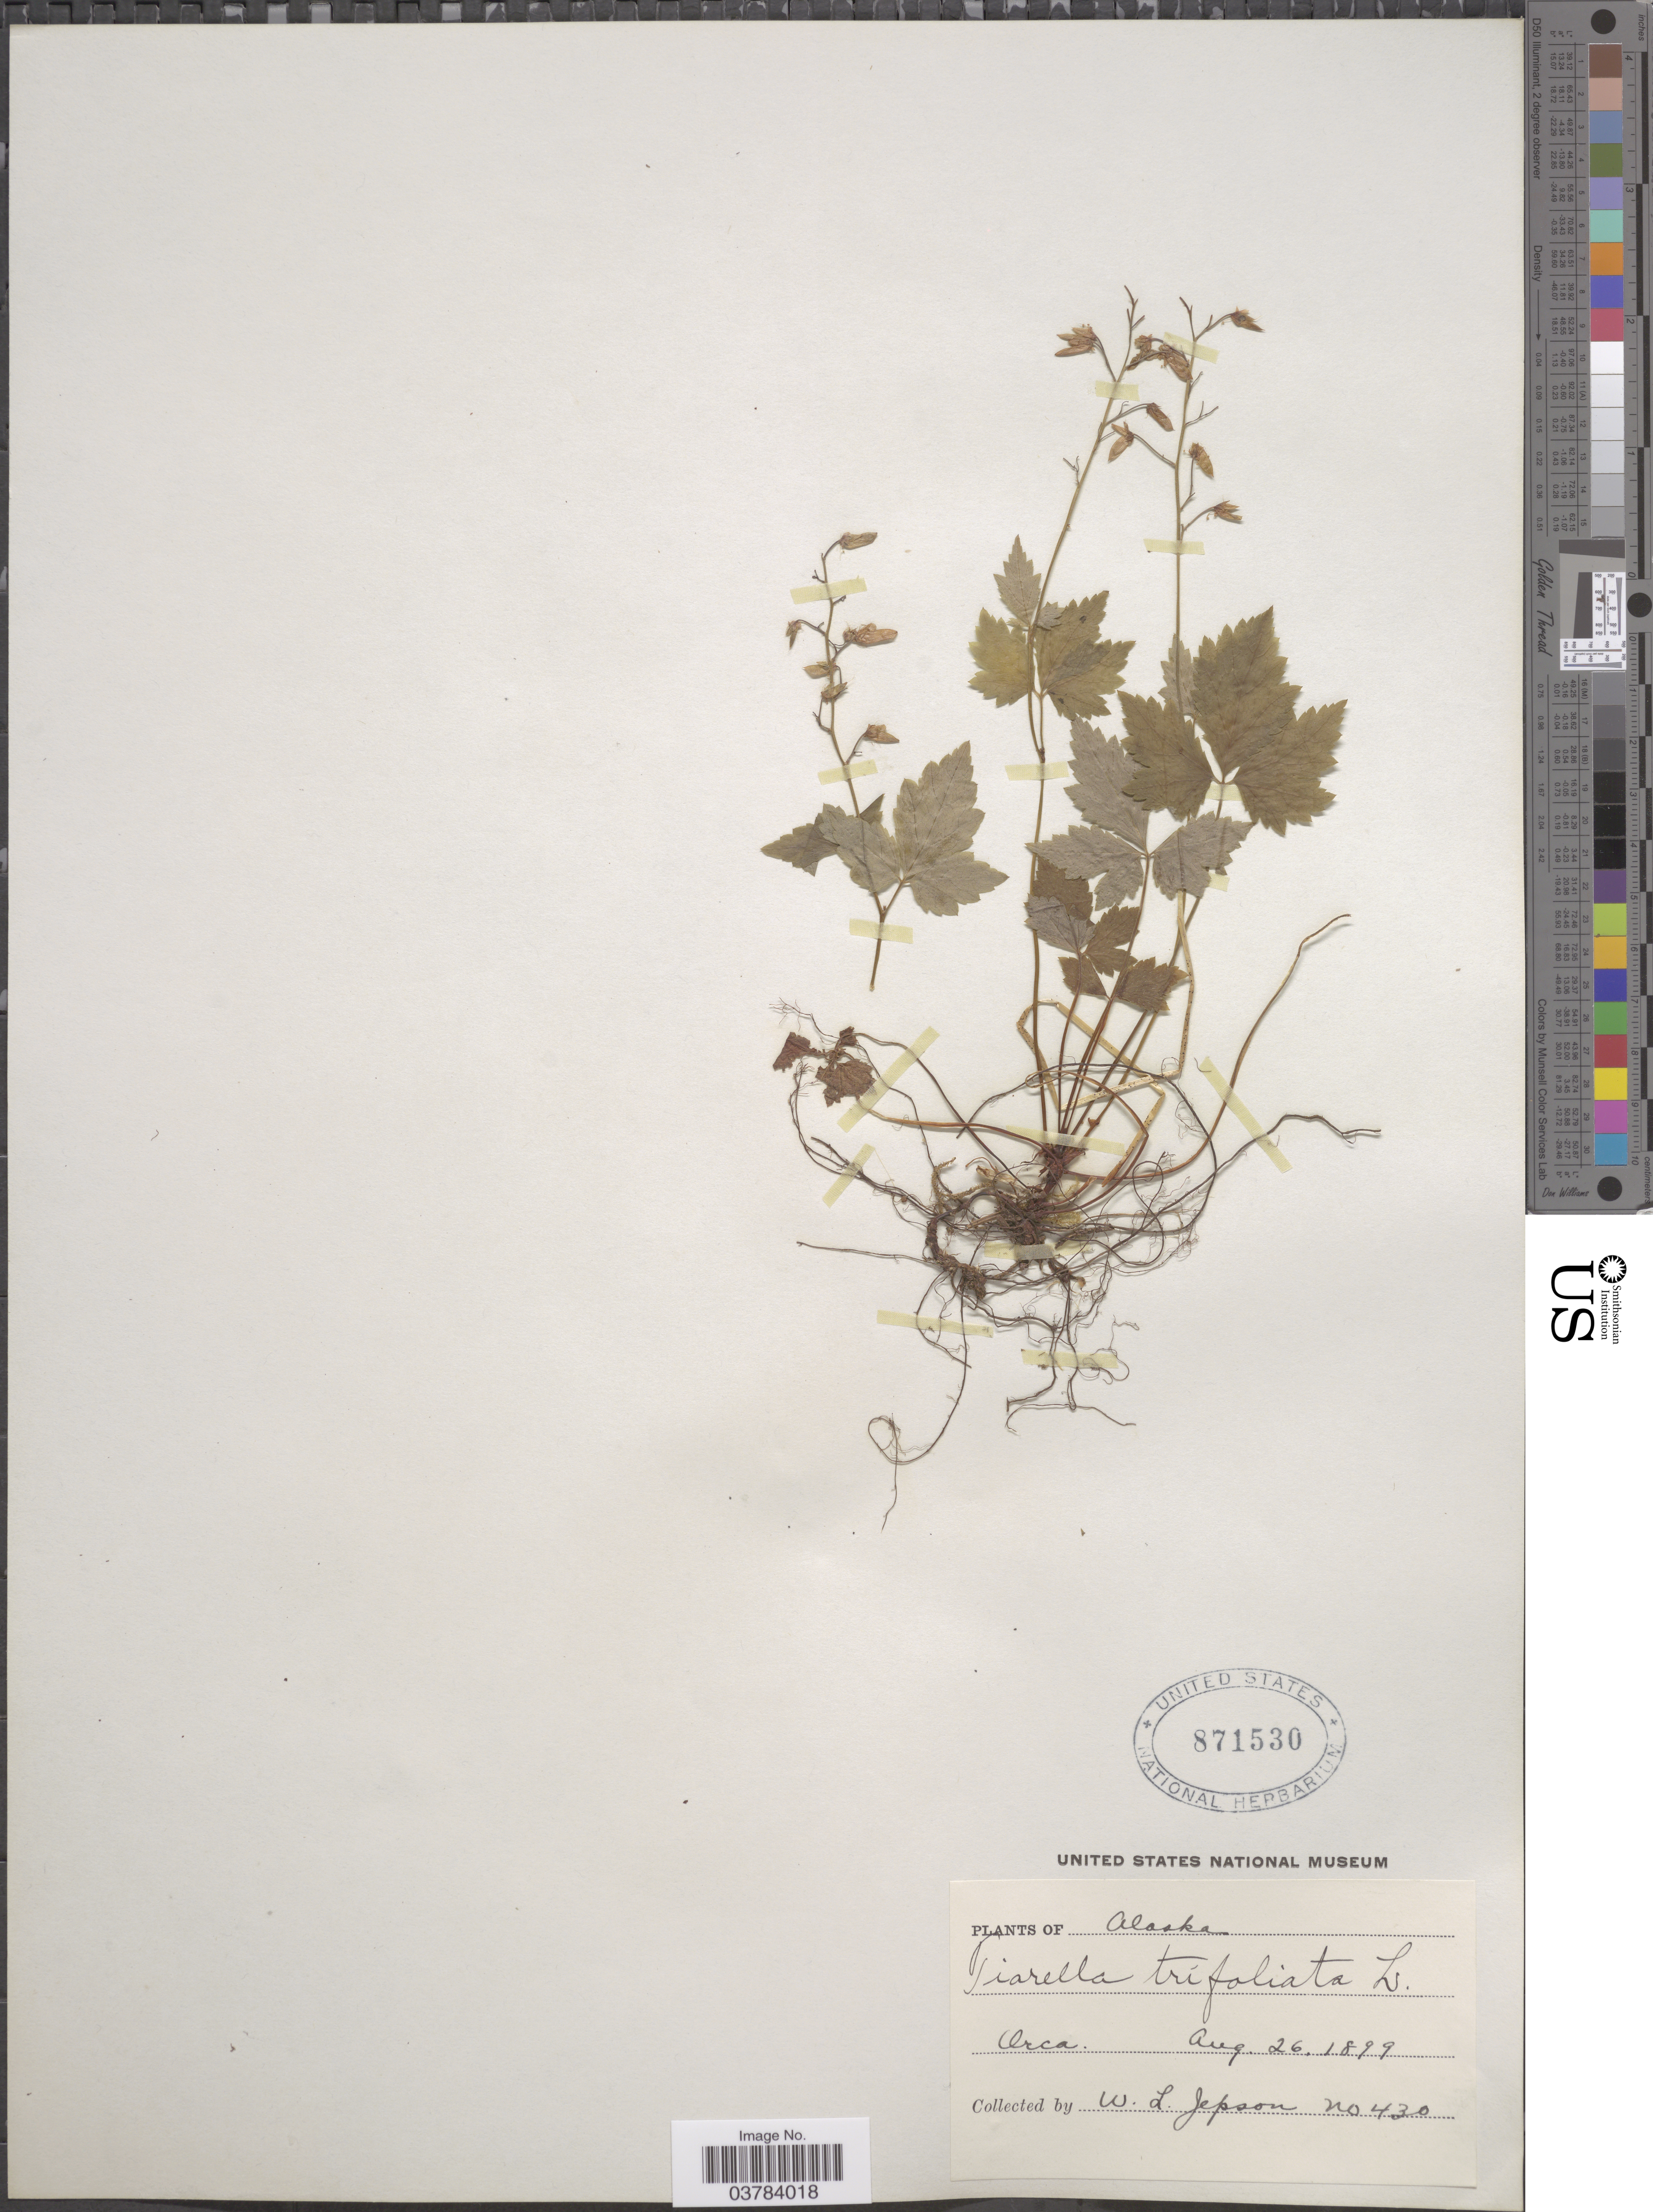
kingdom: Plantae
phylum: Tracheophyta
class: Magnoliopsida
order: Saxifragales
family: Saxifragaceae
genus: Tiarella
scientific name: Tiarella trifoliata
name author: L.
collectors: W. L. Jepson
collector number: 430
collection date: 1899-08-26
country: United States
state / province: Alaska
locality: Orca.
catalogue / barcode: US 871530